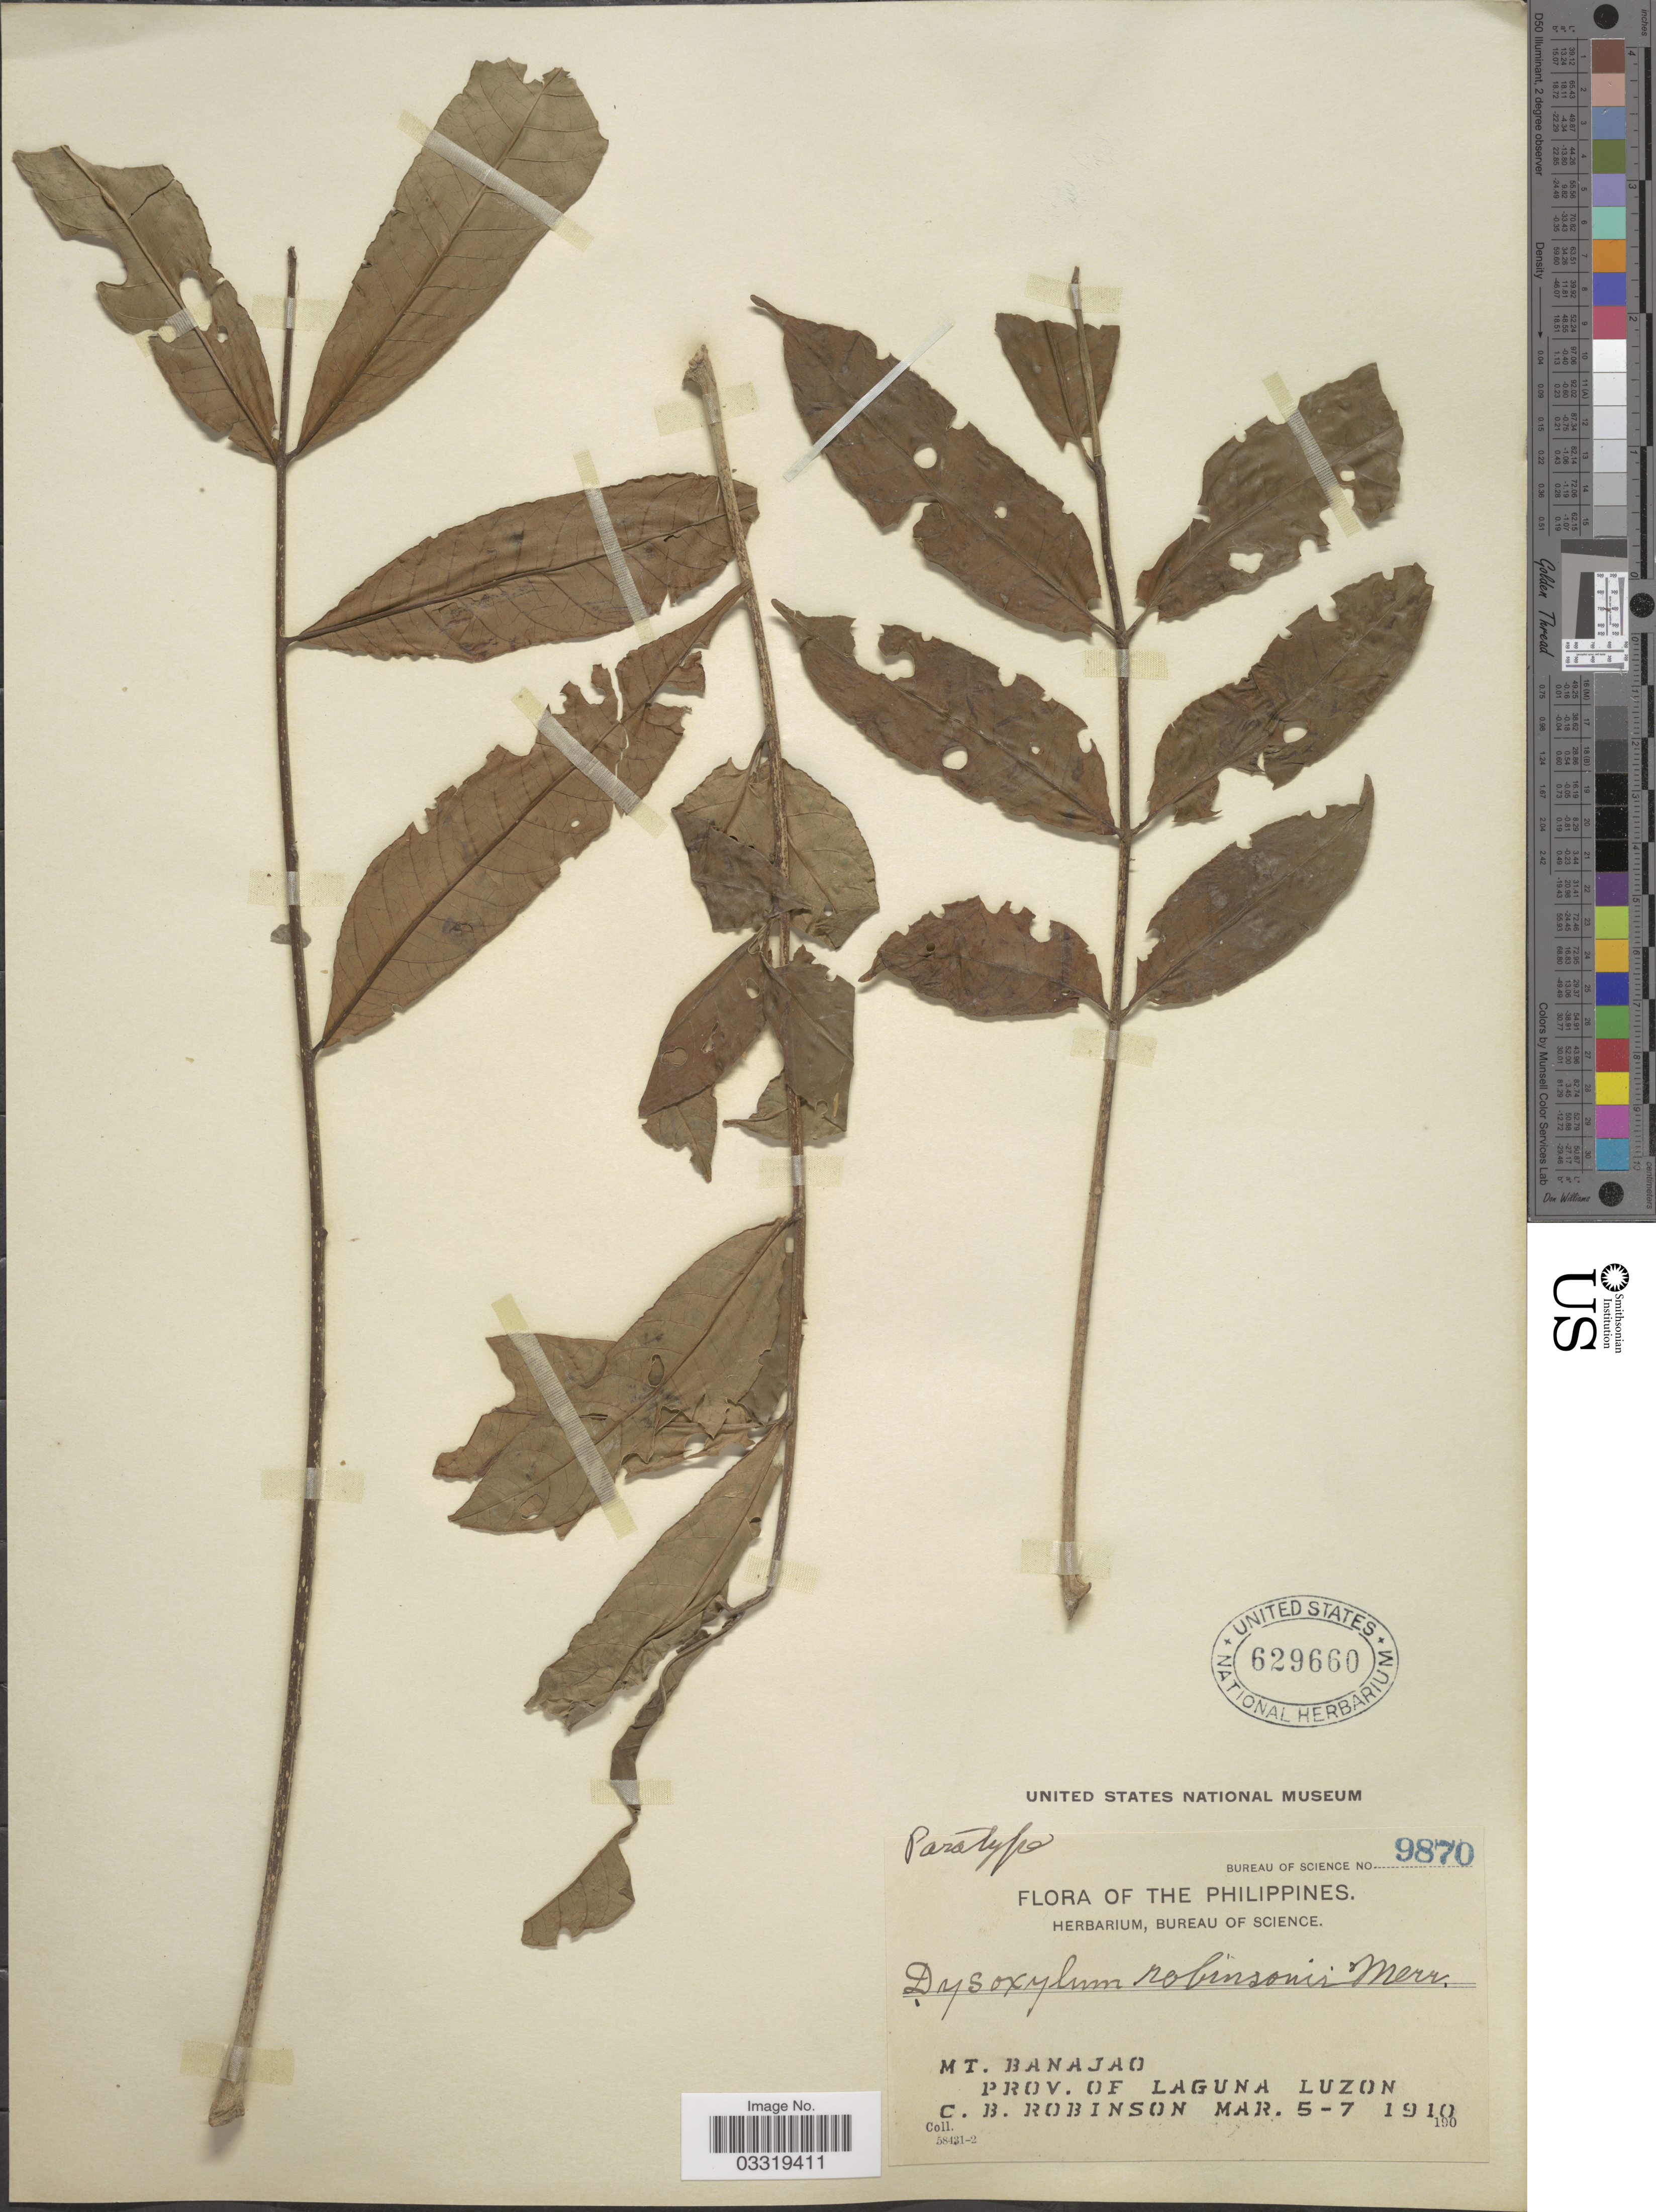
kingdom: Plantae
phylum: Tracheophyta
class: Magnoliopsida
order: Sapindales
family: Meliaceae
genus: Epicharis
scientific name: Epicharis parasitica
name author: (Osbeck) Mabb.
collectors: C. Robinson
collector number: Bureau of Science 9870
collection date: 1910-03-05/1910-03-07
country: Philippines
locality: Mt. Banajao, Prov. of Laguna Luzon.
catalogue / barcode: US 629660